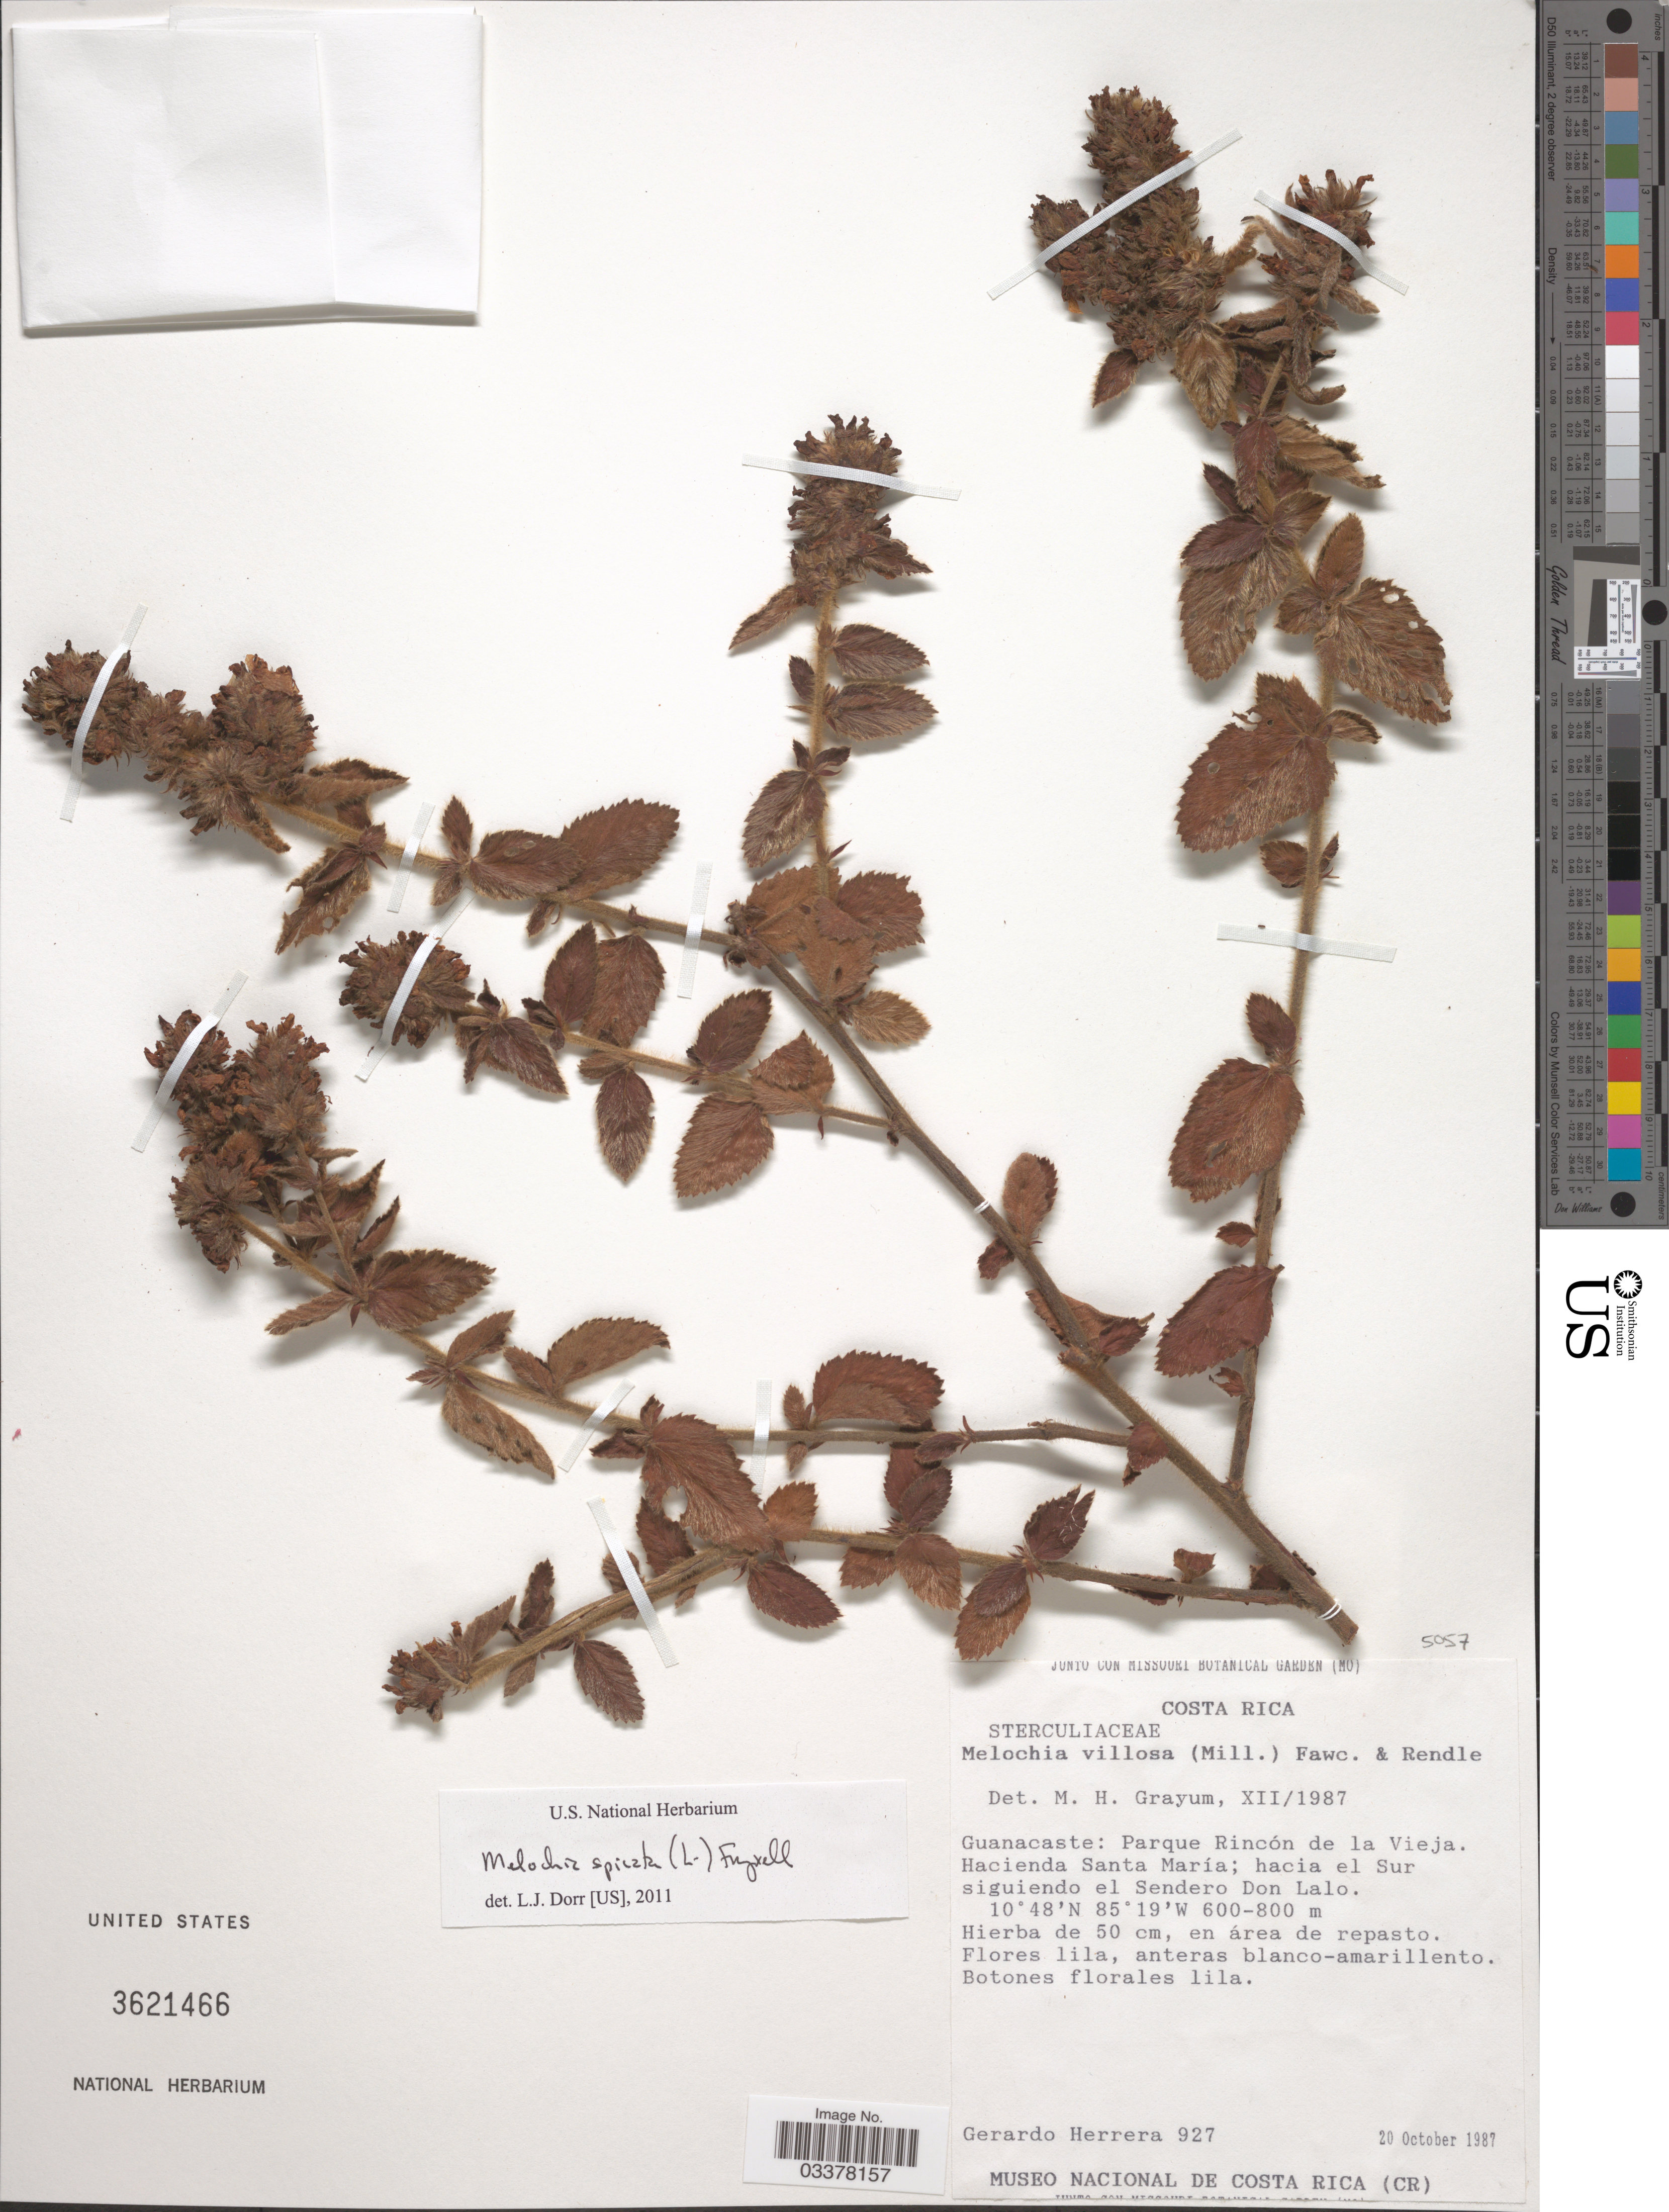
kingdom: Plantae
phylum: Tracheophyta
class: Magnoliopsida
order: Malvales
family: Malvaceae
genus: Melochia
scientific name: Melochia spicata var. spicata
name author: (L.) Fryxell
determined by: Dorr, L. J., (BOT), Smithsonian Institution - National Museum of Natural History (UNITED STATES)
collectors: G. Herrera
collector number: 927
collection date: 1987-10-20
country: Costa Rica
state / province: Guanacaste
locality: Parque Rincón de la Vieja. Hacienda Santa María; hacia el Sur siguiendo el Sendero Don Lalo.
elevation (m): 600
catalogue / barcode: US 3621466